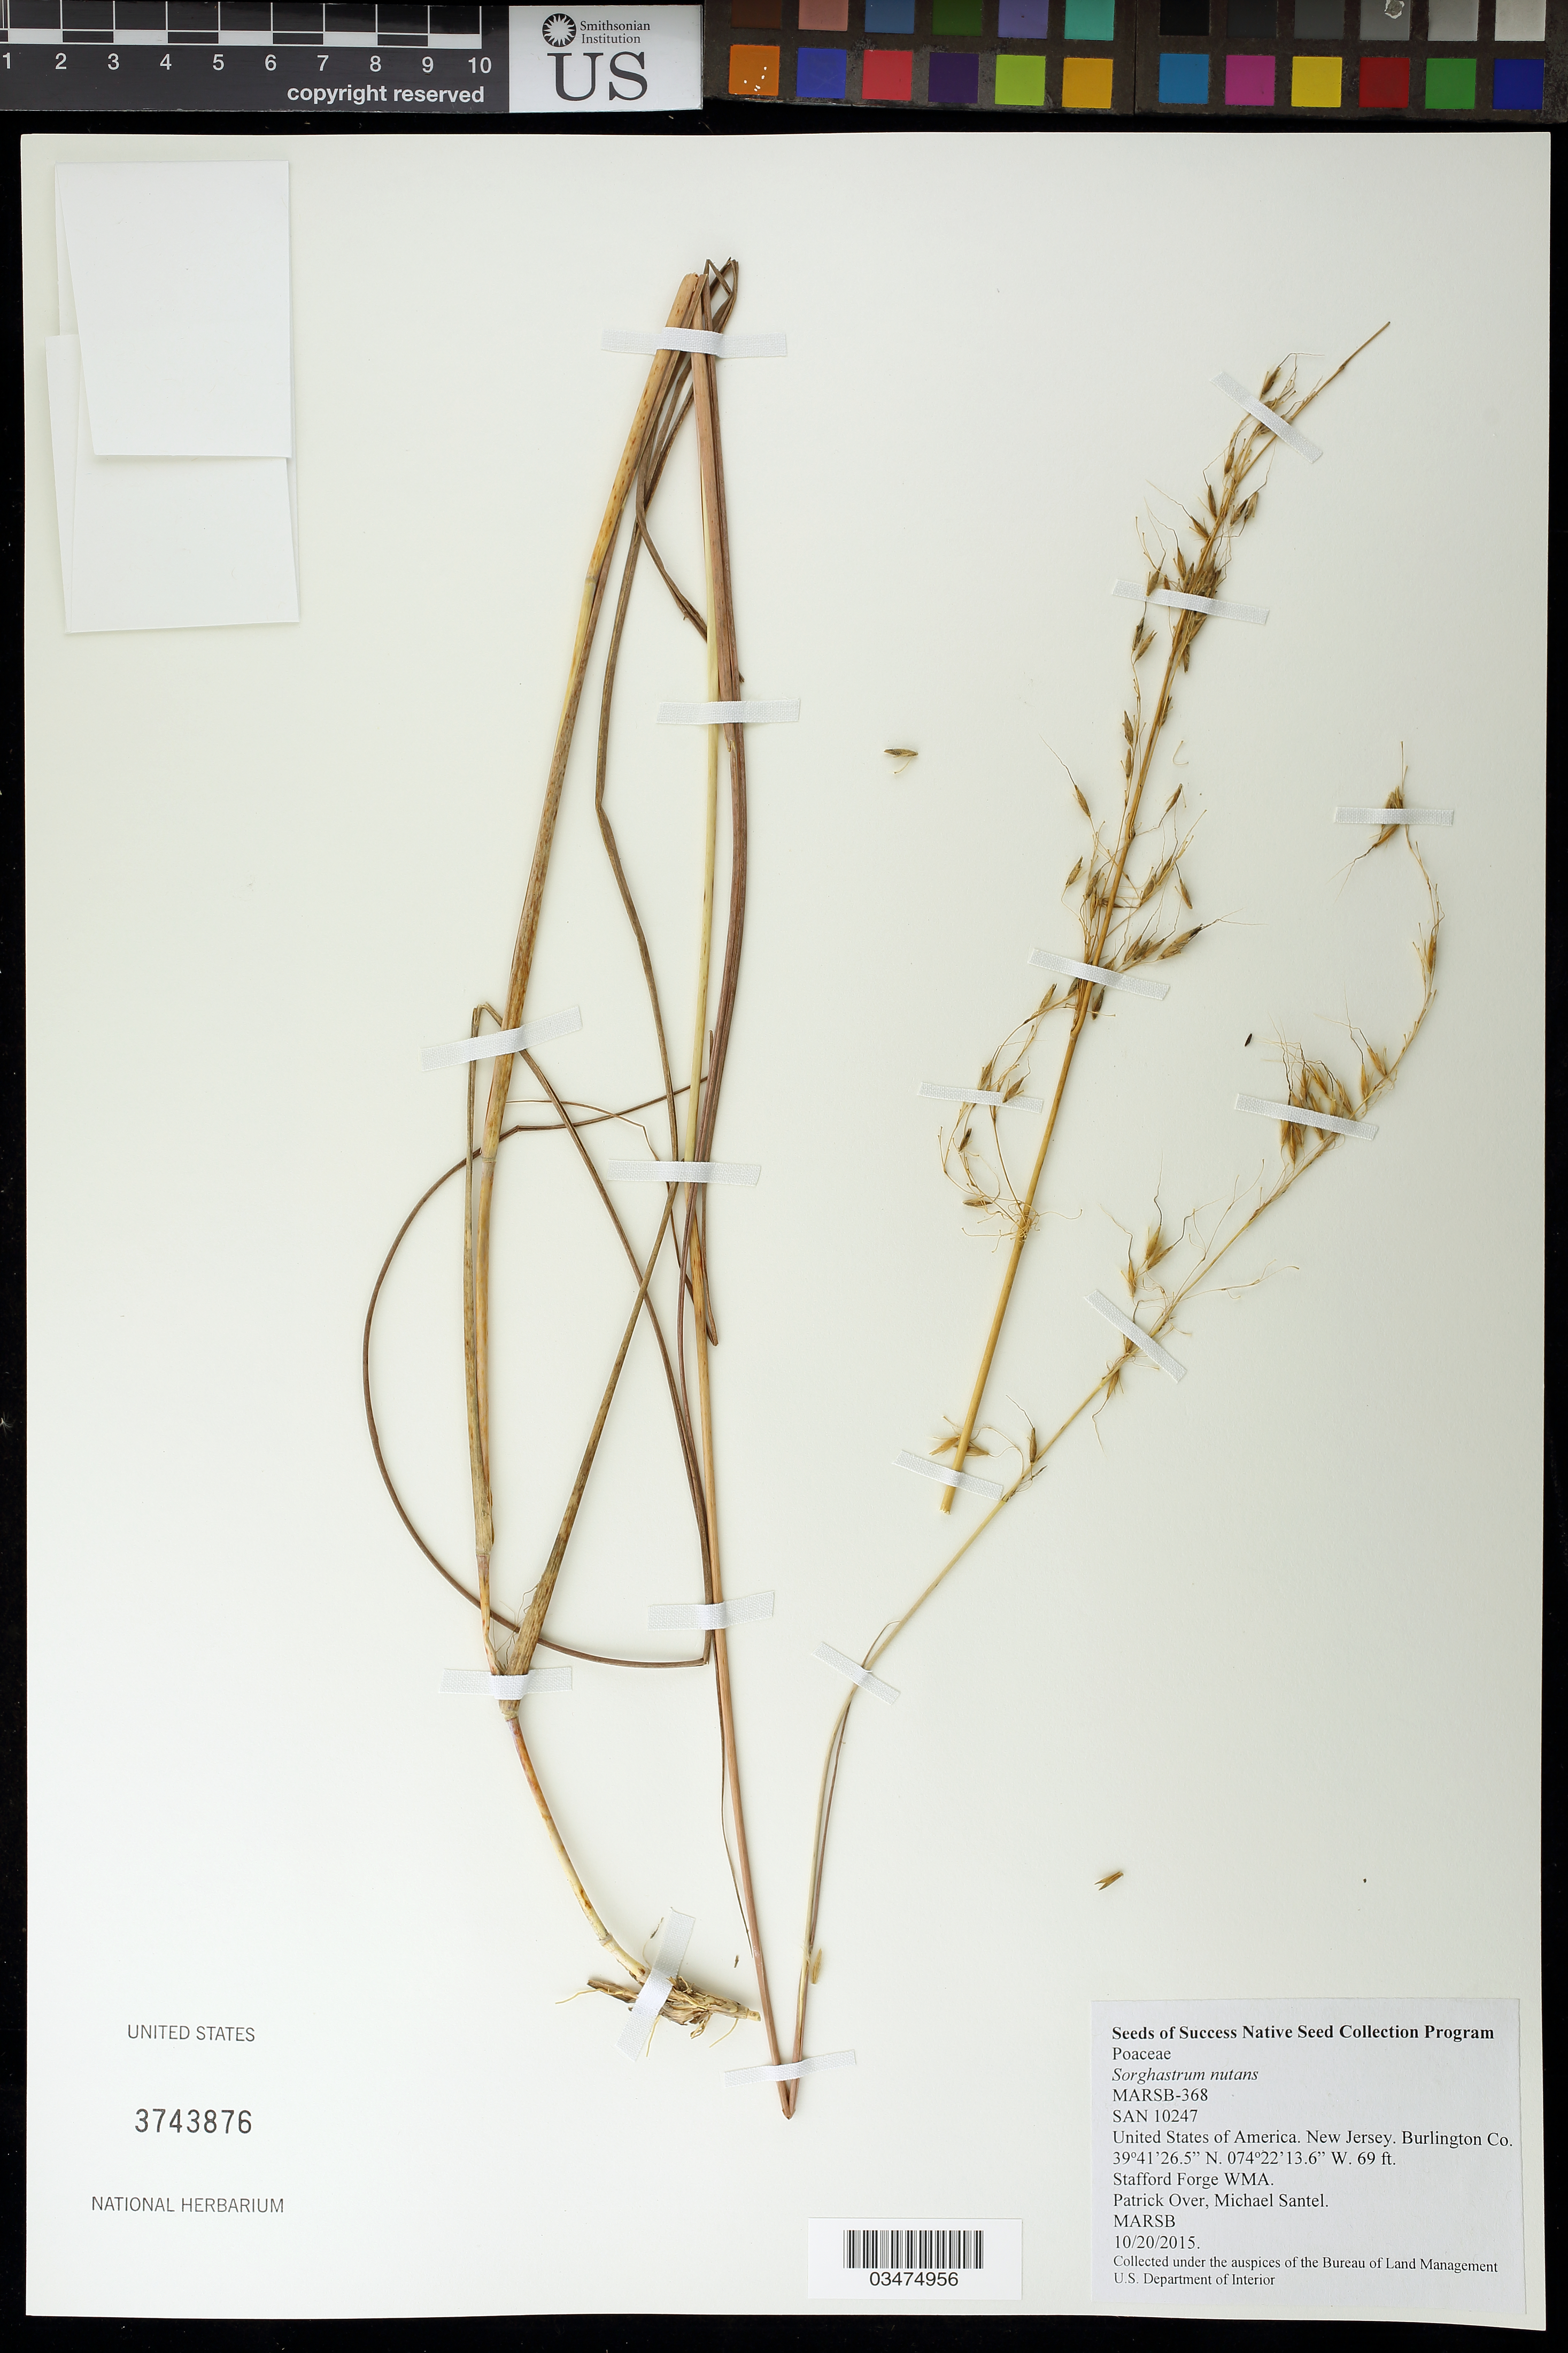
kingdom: Plantae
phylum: Tracheophyta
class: Liliopsida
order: Poales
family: Poaceae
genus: Sorghastrum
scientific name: Sorghastrum nutans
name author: (L.) Nash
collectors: P. Over & M. Santel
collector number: MARSB-368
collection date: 2015-10-20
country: United States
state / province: New Jersey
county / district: Burlington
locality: Stafford Forge WMA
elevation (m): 21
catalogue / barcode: US 3743876